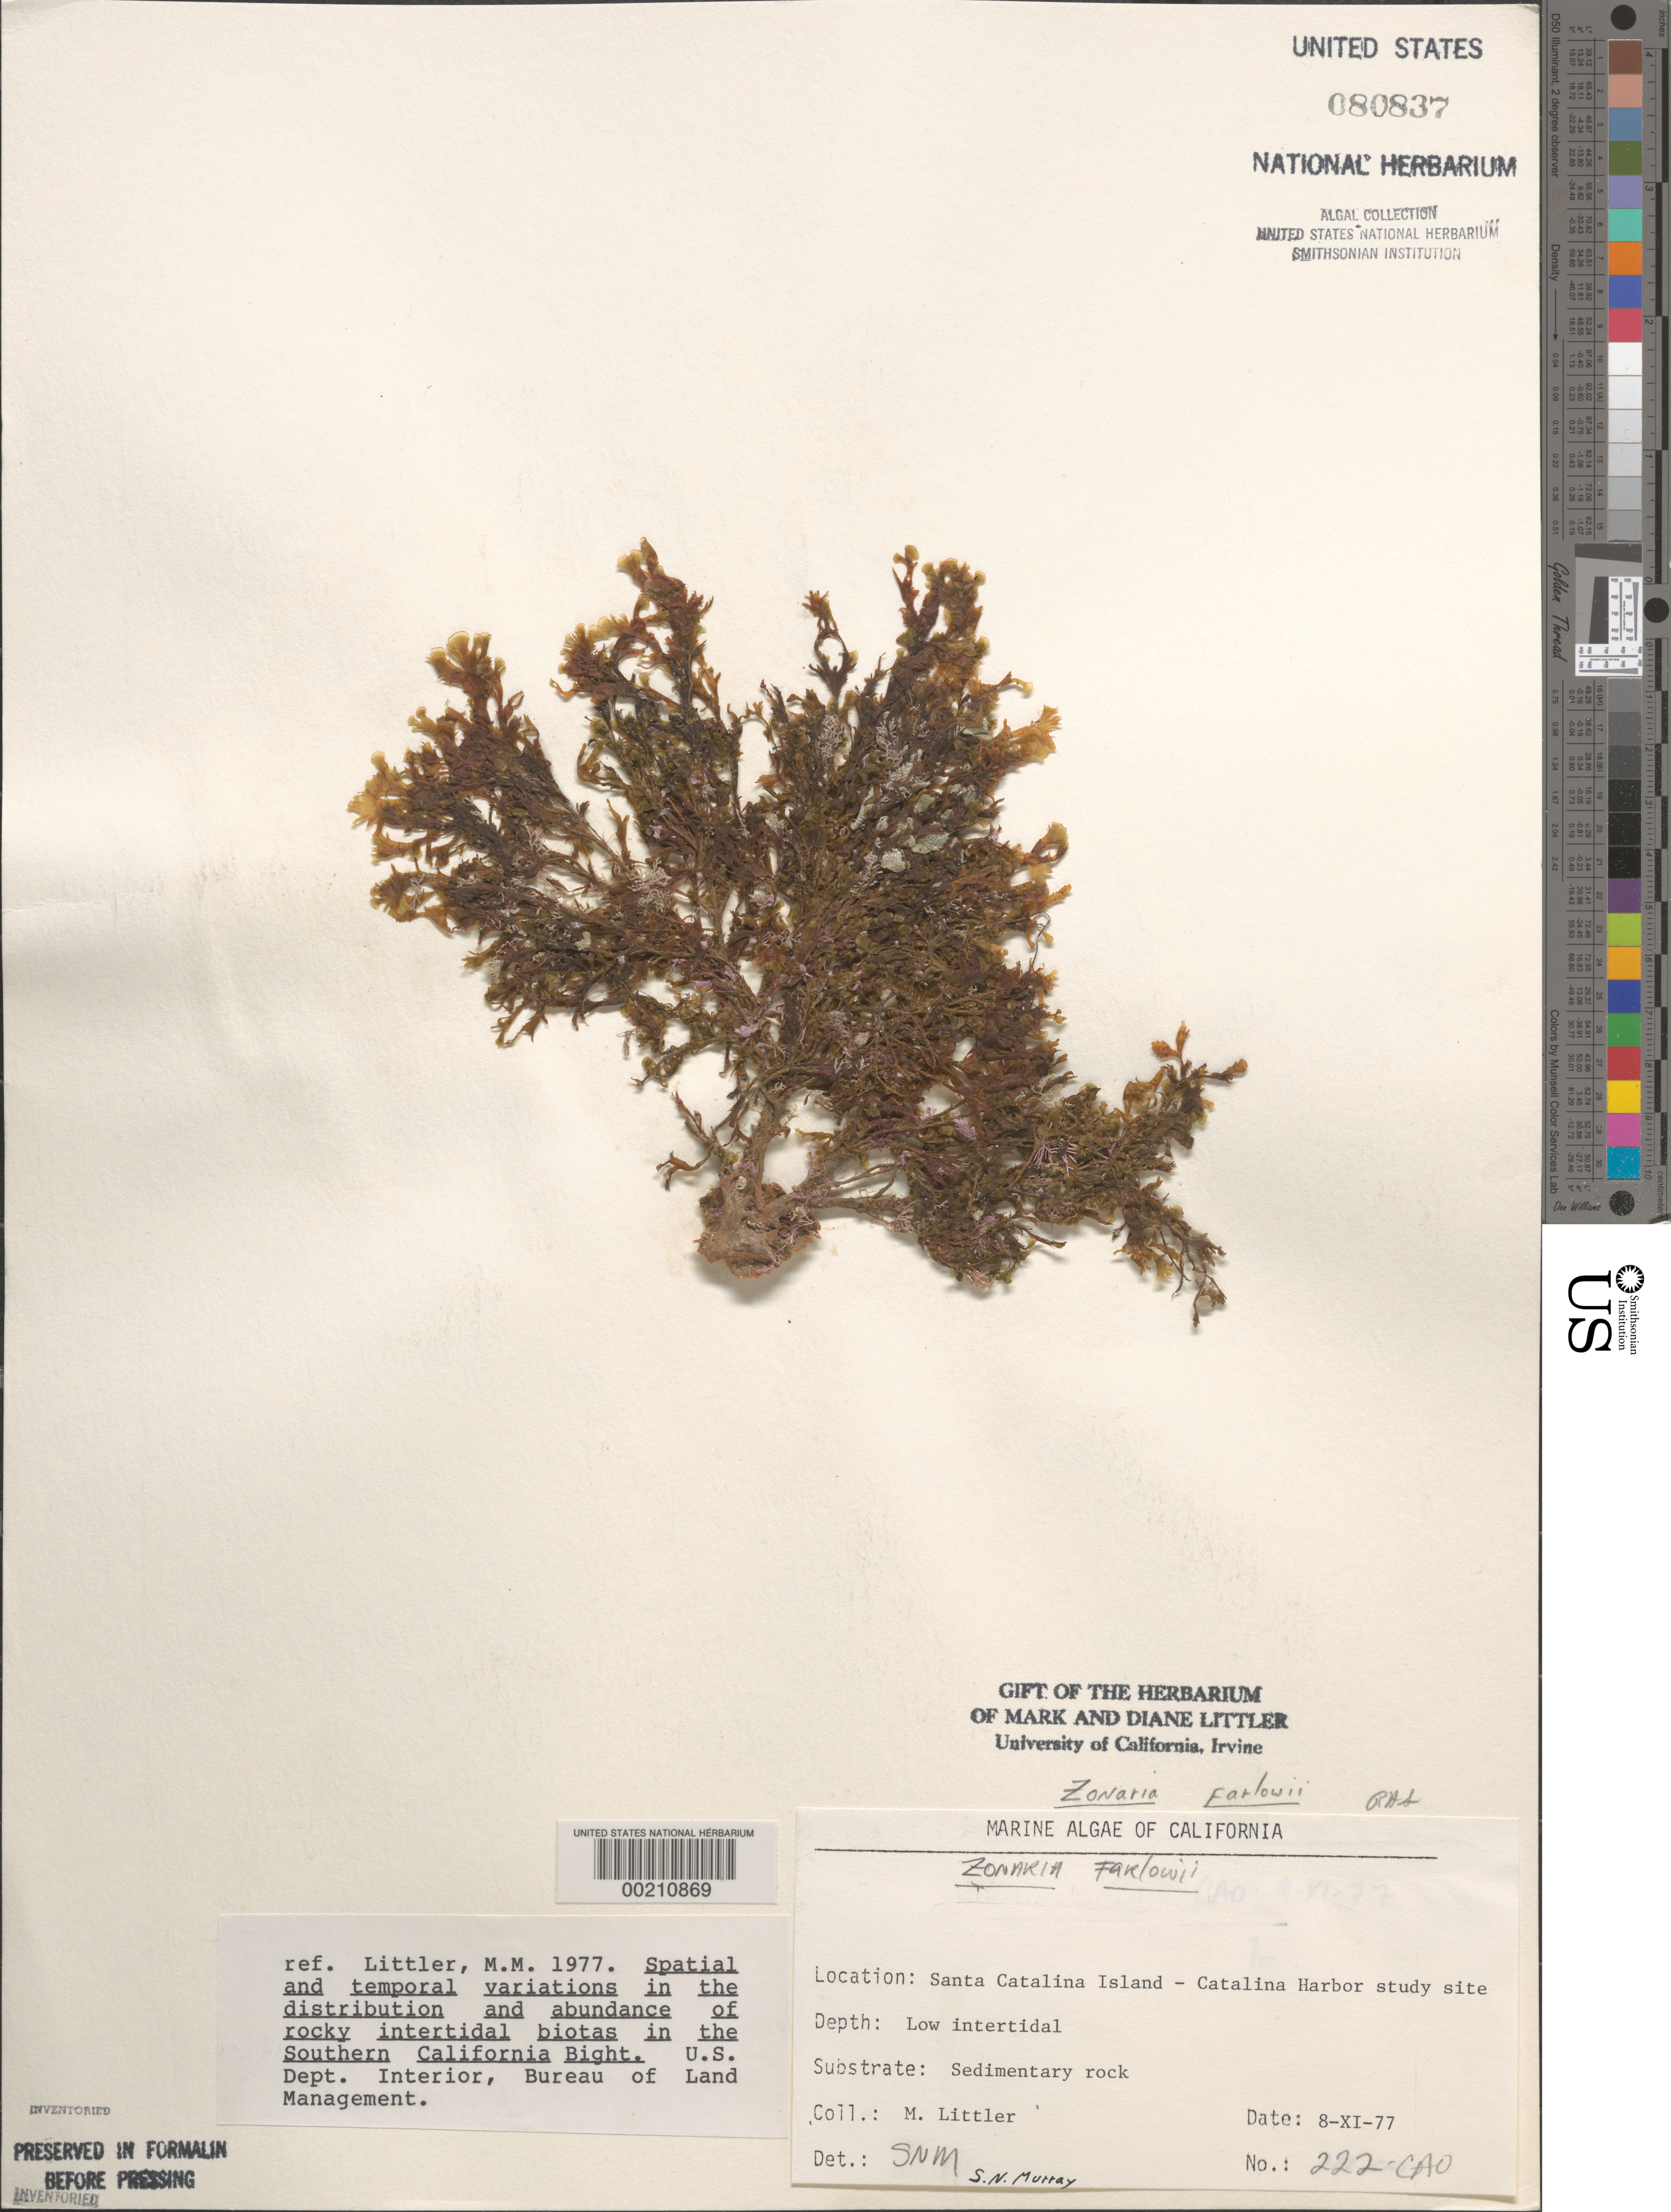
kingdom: Chromista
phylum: Ochrophyta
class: Phaeophyceae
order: Dictyotales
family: Dictyotaceae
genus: Zonaria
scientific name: Zonaria farlowii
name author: Setch. & N.L. Gardner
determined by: Murray, S. N.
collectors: M. M. Littler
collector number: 222-cao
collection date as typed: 08 Nov 1977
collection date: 1977-11-08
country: United States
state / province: California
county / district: Los Angeles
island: Santa Catalina Island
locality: West side of Catalina Harbor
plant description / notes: BLM-SOCALBIGHT Rocky Intertidal Survey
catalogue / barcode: US 80837